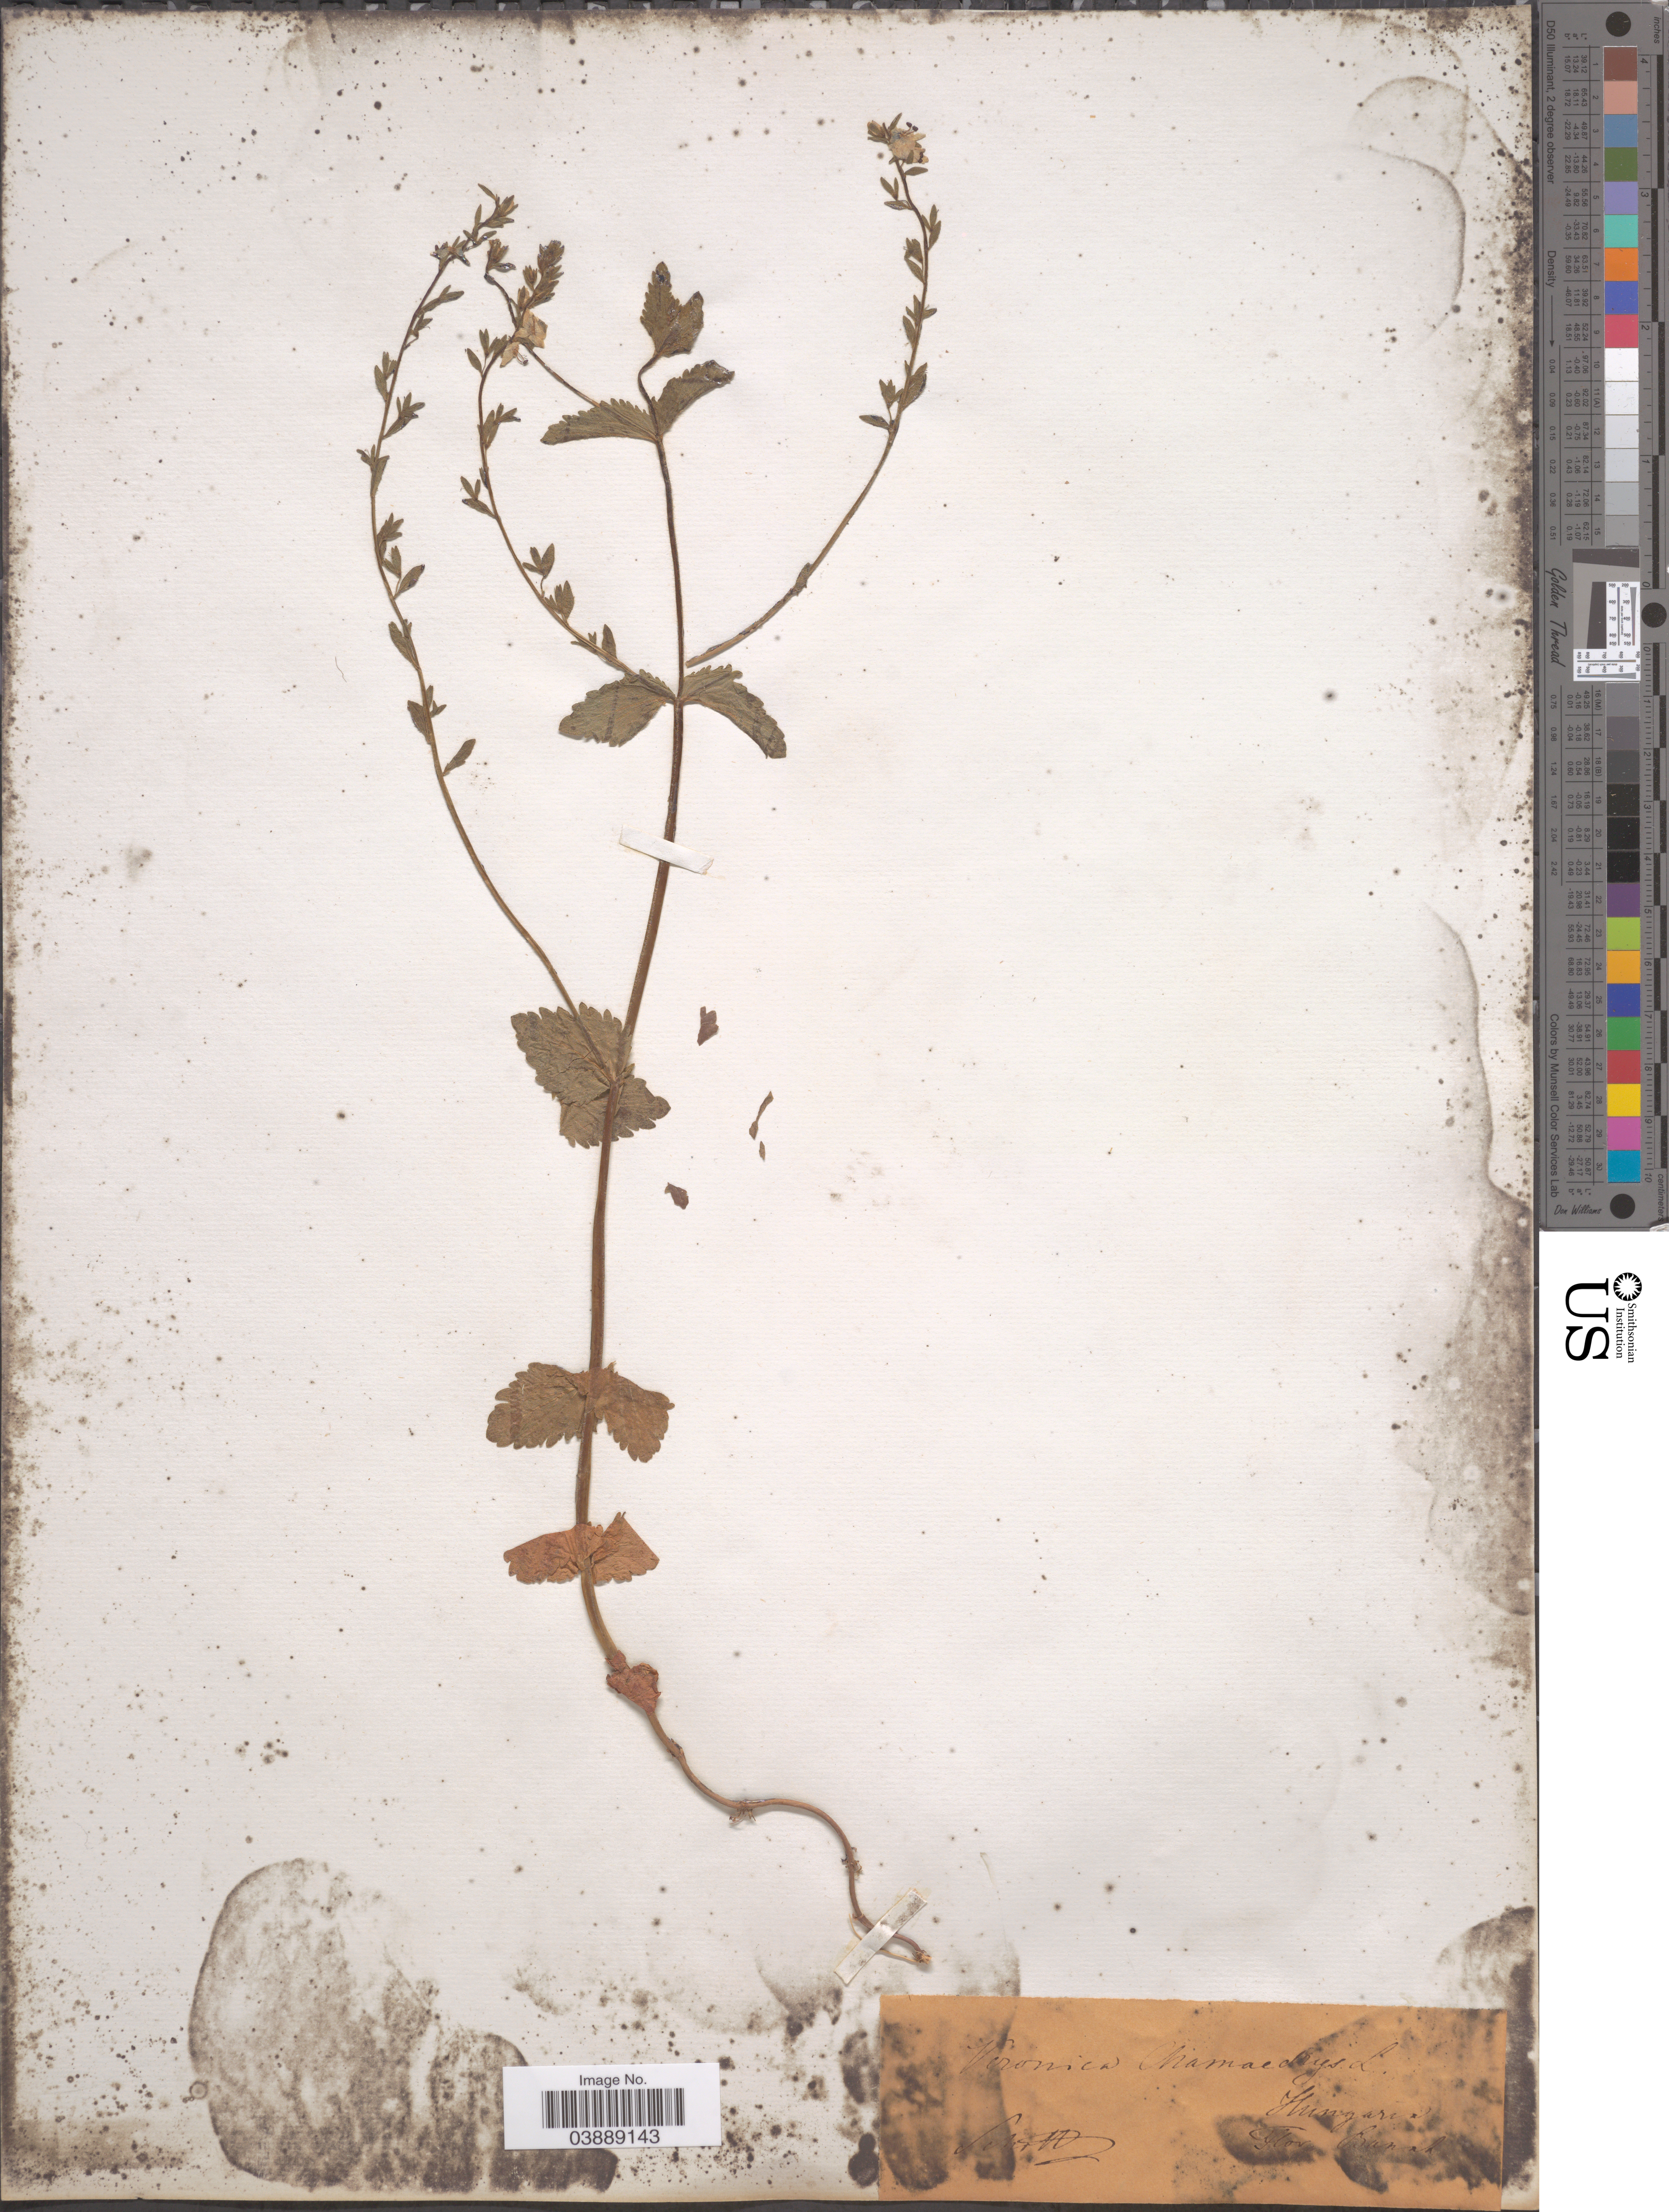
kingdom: Plantae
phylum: Tracheophyta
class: Magnoliopsida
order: Lamiales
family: Plantaginaceae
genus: Veronica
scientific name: Veronica chamaedrys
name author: L.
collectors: -. Schottz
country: Hungary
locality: Banat.